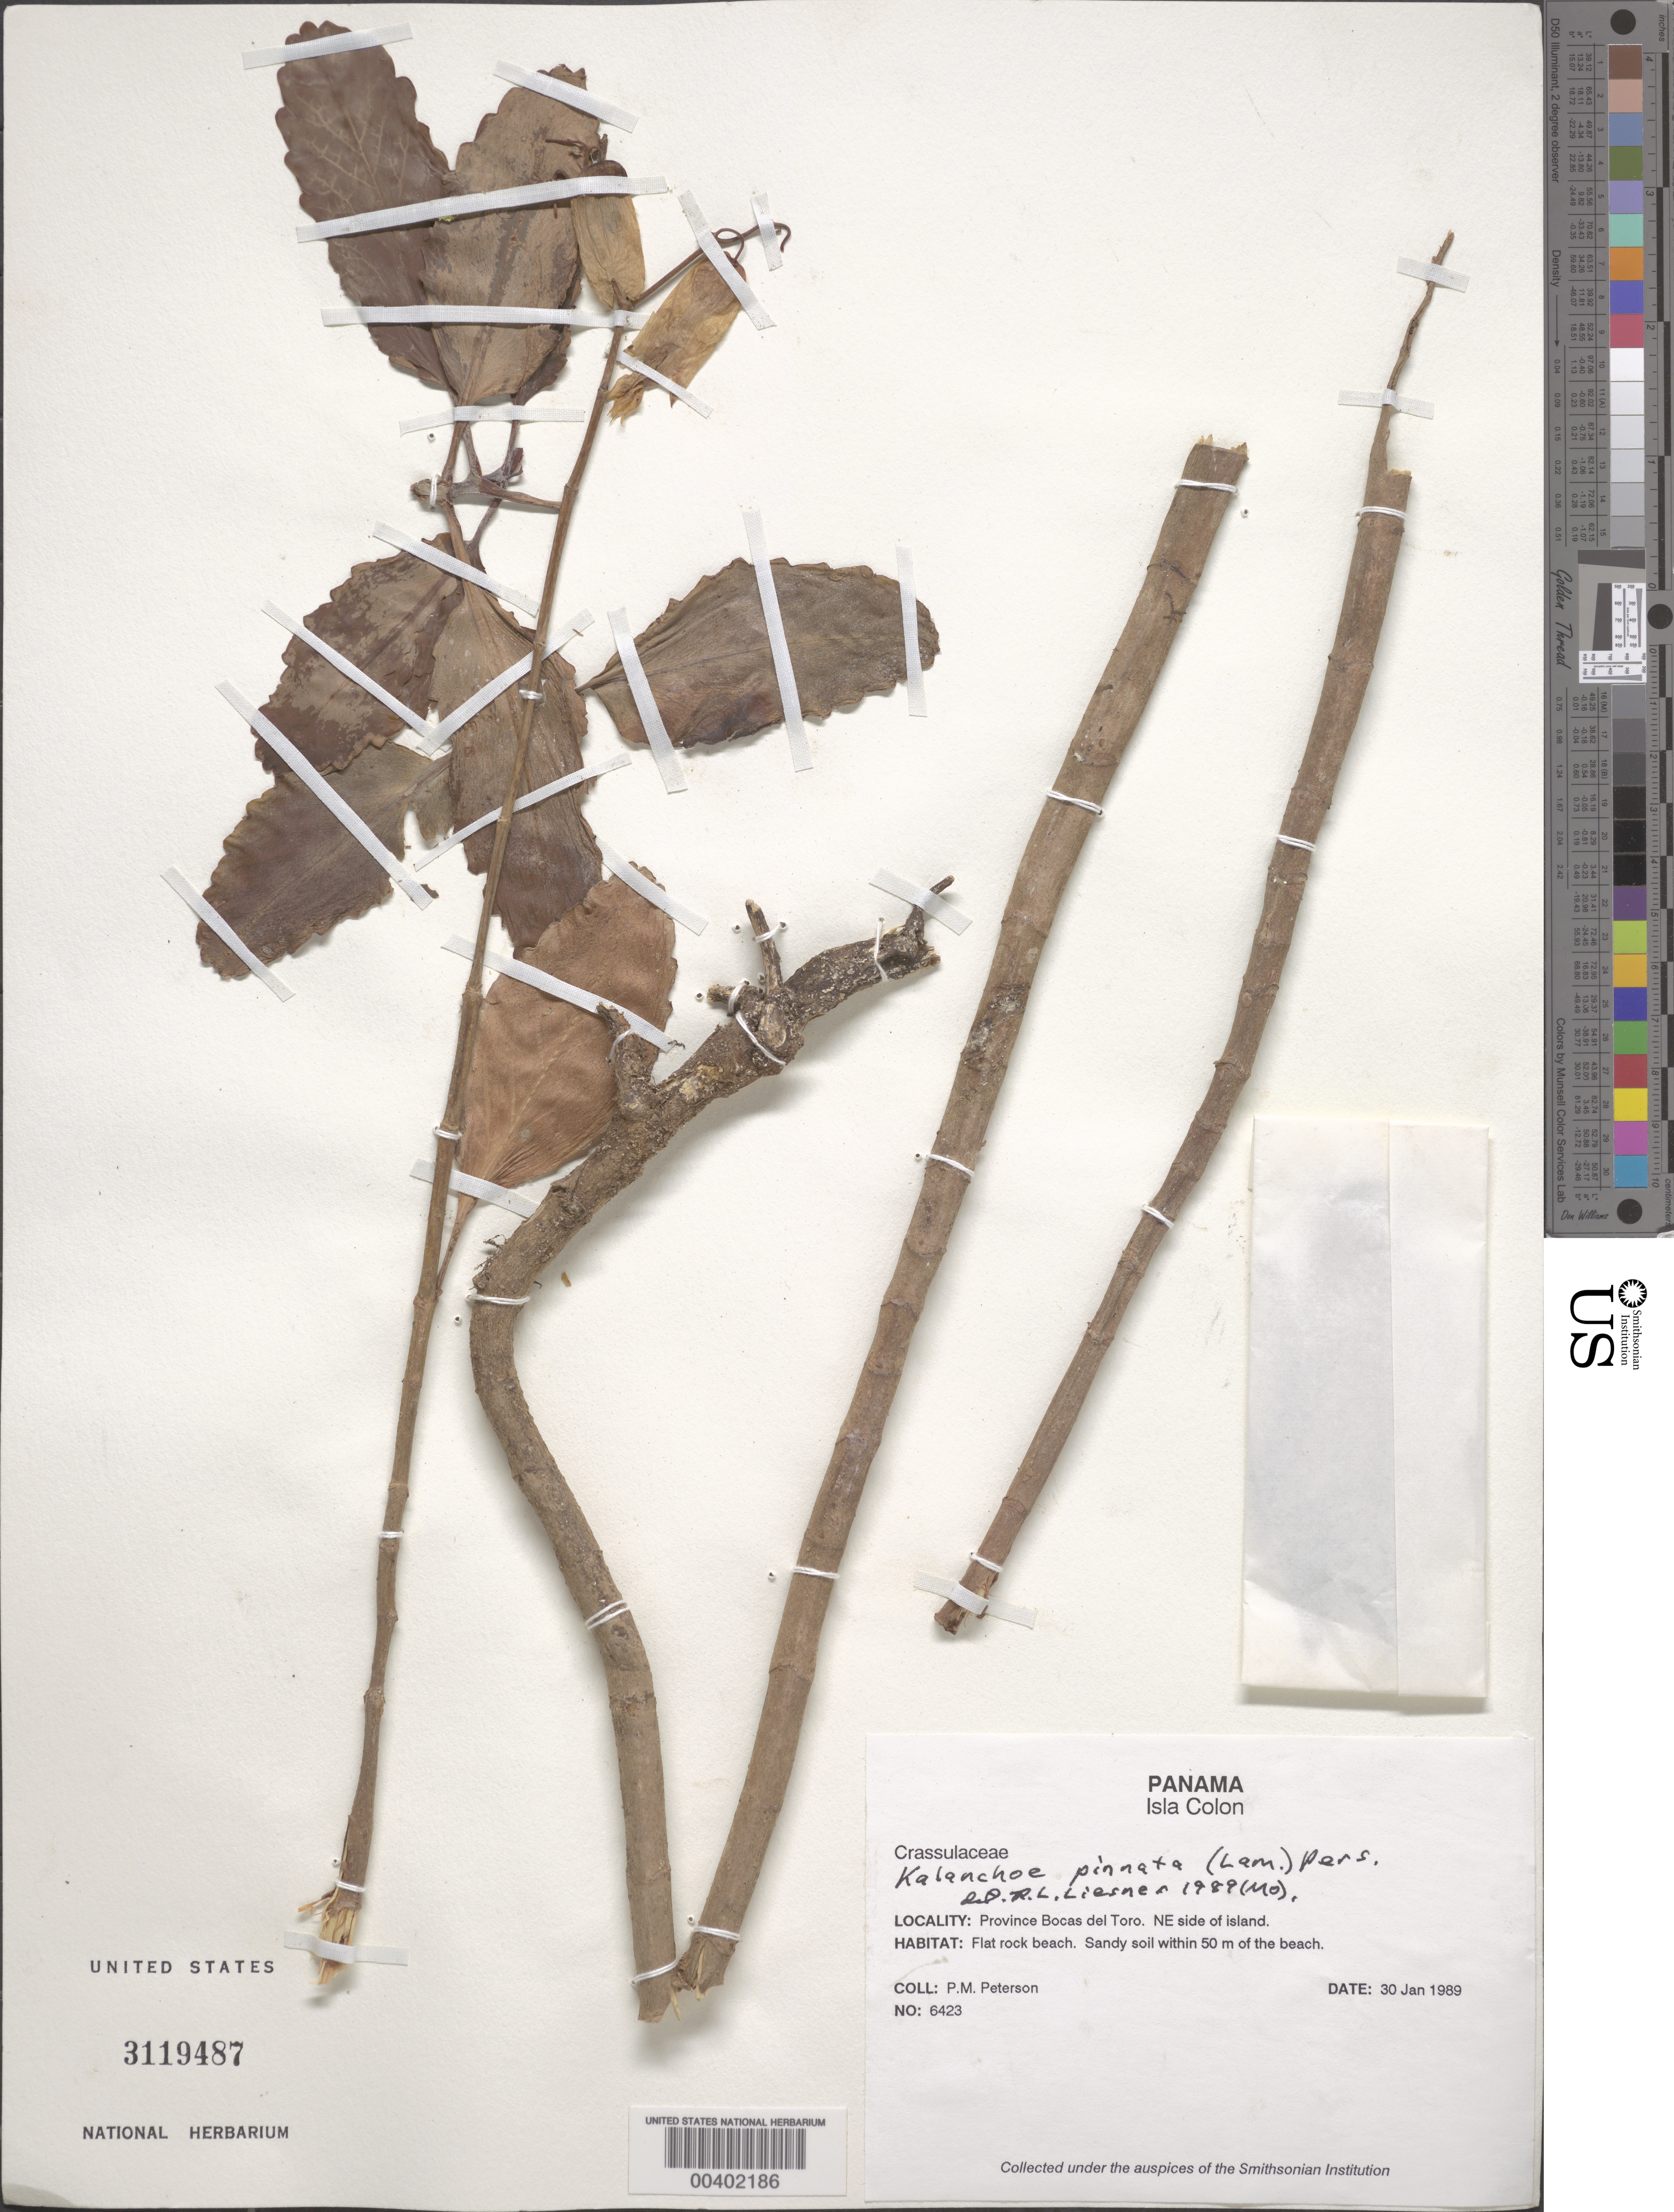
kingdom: Plantae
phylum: Tracheophyta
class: Magnoliopsida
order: Saxifragales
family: Crassulaceae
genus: Kalanchoe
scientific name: Kalanchoe pinnata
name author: (Lam.) Pers.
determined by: Liesner, R. L.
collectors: P. M. Peterson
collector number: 06423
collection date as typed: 30 Jan 1989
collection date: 1989-01-30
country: Panama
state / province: Bocas del Toro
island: Colón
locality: Isla Colon, NEside of Island.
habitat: Flat rock beach. Sandy soil within 50 m of the beach.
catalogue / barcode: US 3119487